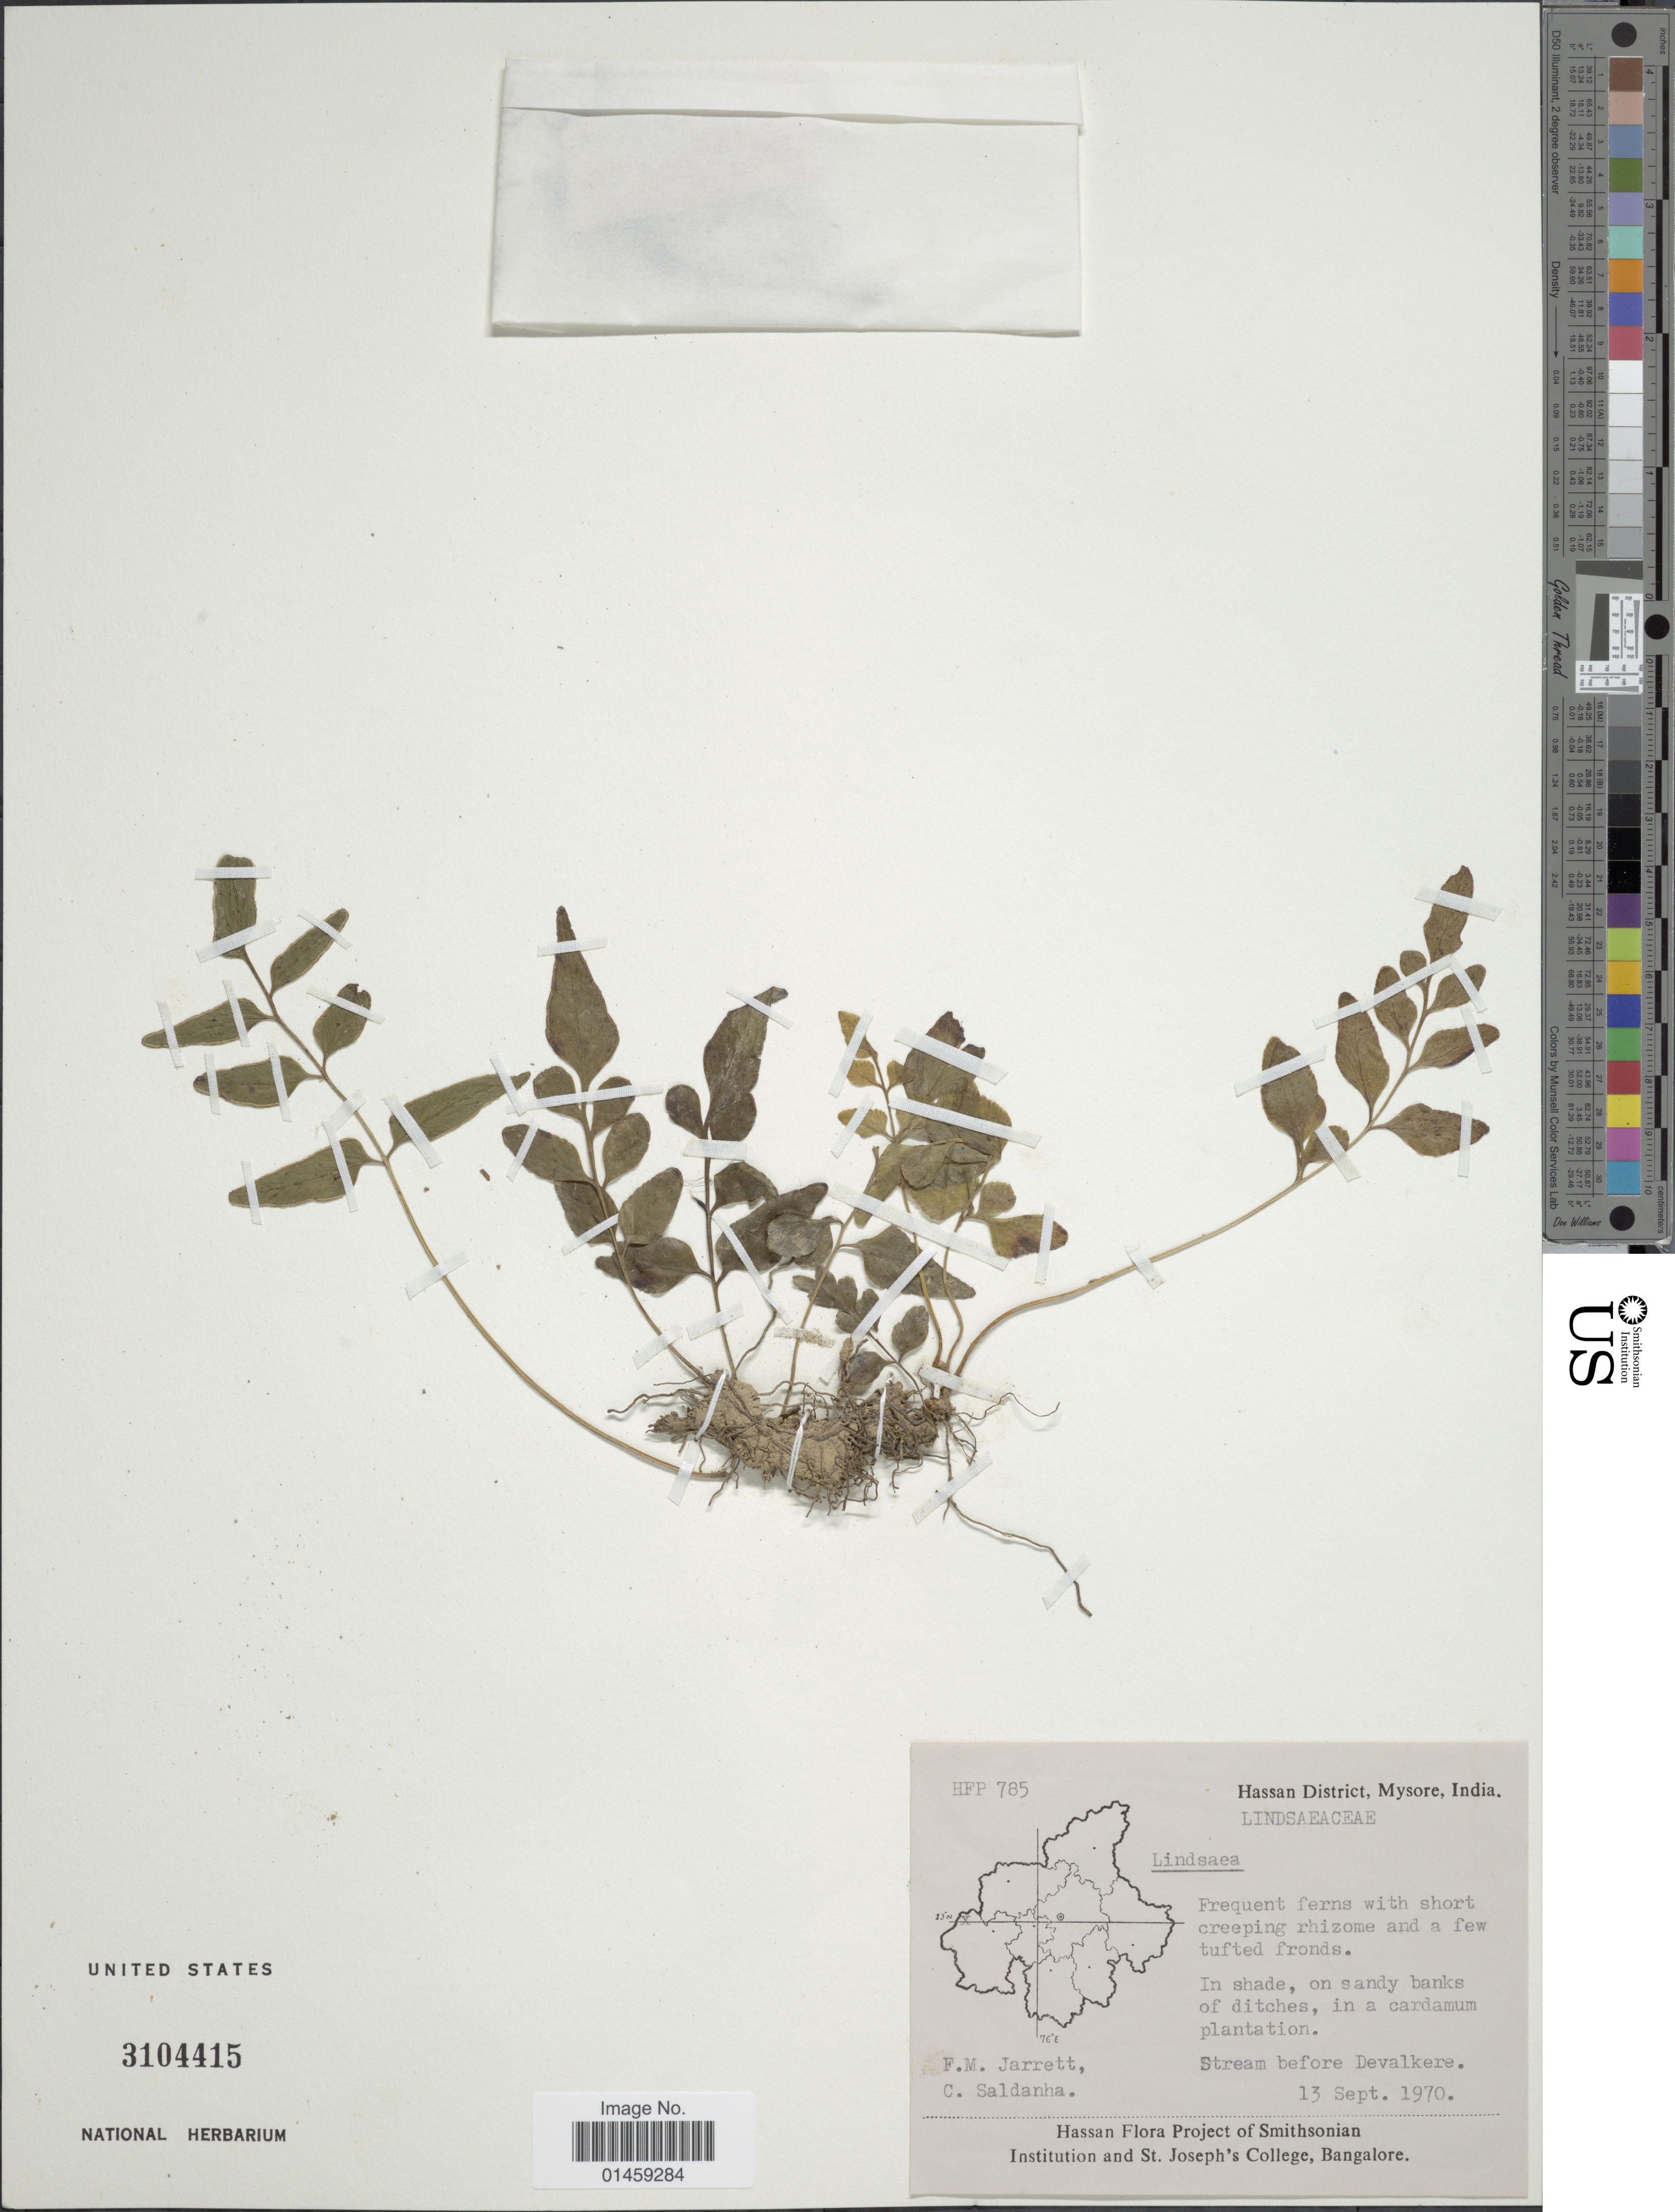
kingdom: Plantae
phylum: Tracheophyta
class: Polypodiopsida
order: Polypodiales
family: Lindsaeaceae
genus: Lindsaea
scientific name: Lindsaea sp.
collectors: F. M. Jarrett & C. Saldanha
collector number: HFP 785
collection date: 1970-09-13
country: India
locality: Hassan District, Mysore. Stream before Devalkere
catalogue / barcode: US 3104415